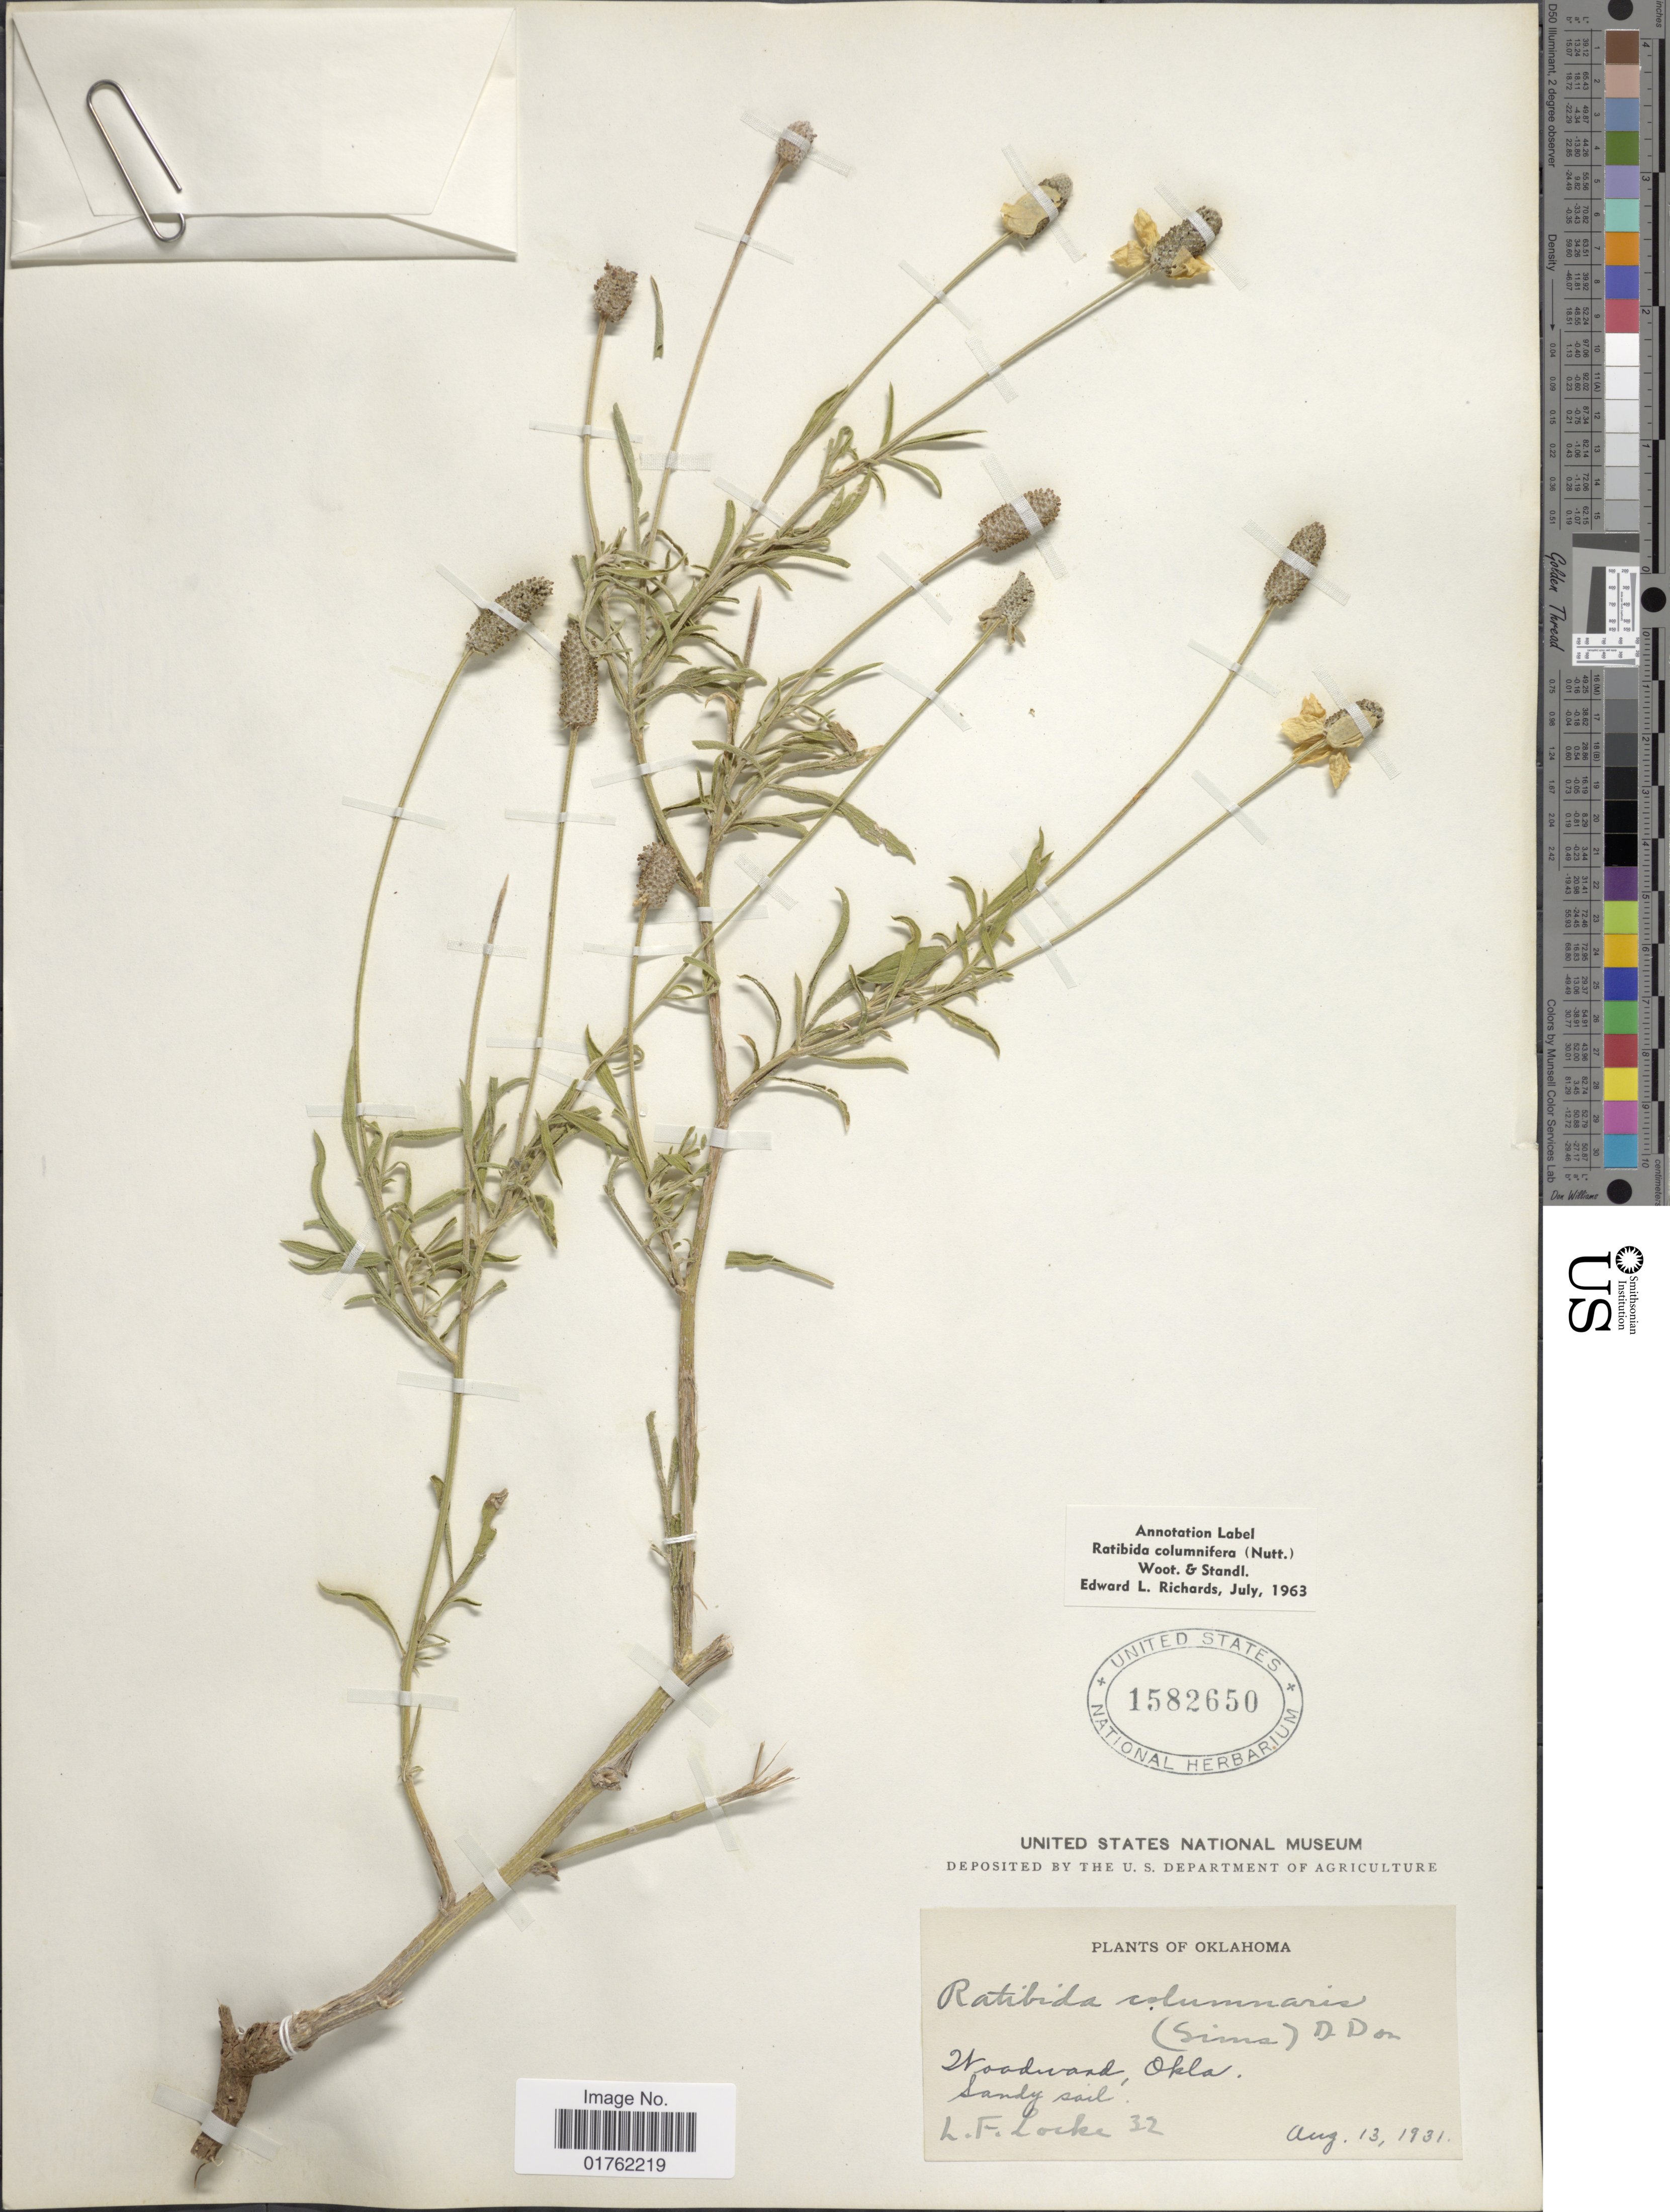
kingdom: Plantae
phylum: Tracheophyta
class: Magnoliopsida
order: Asterales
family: Asteraceae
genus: Ratibida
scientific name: Ratibida columnaris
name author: (Pursh) D. Don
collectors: L. Locke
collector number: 32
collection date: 1931-08-13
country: United States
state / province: Oklahoma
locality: Woodwand, Okla.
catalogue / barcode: US 1582650